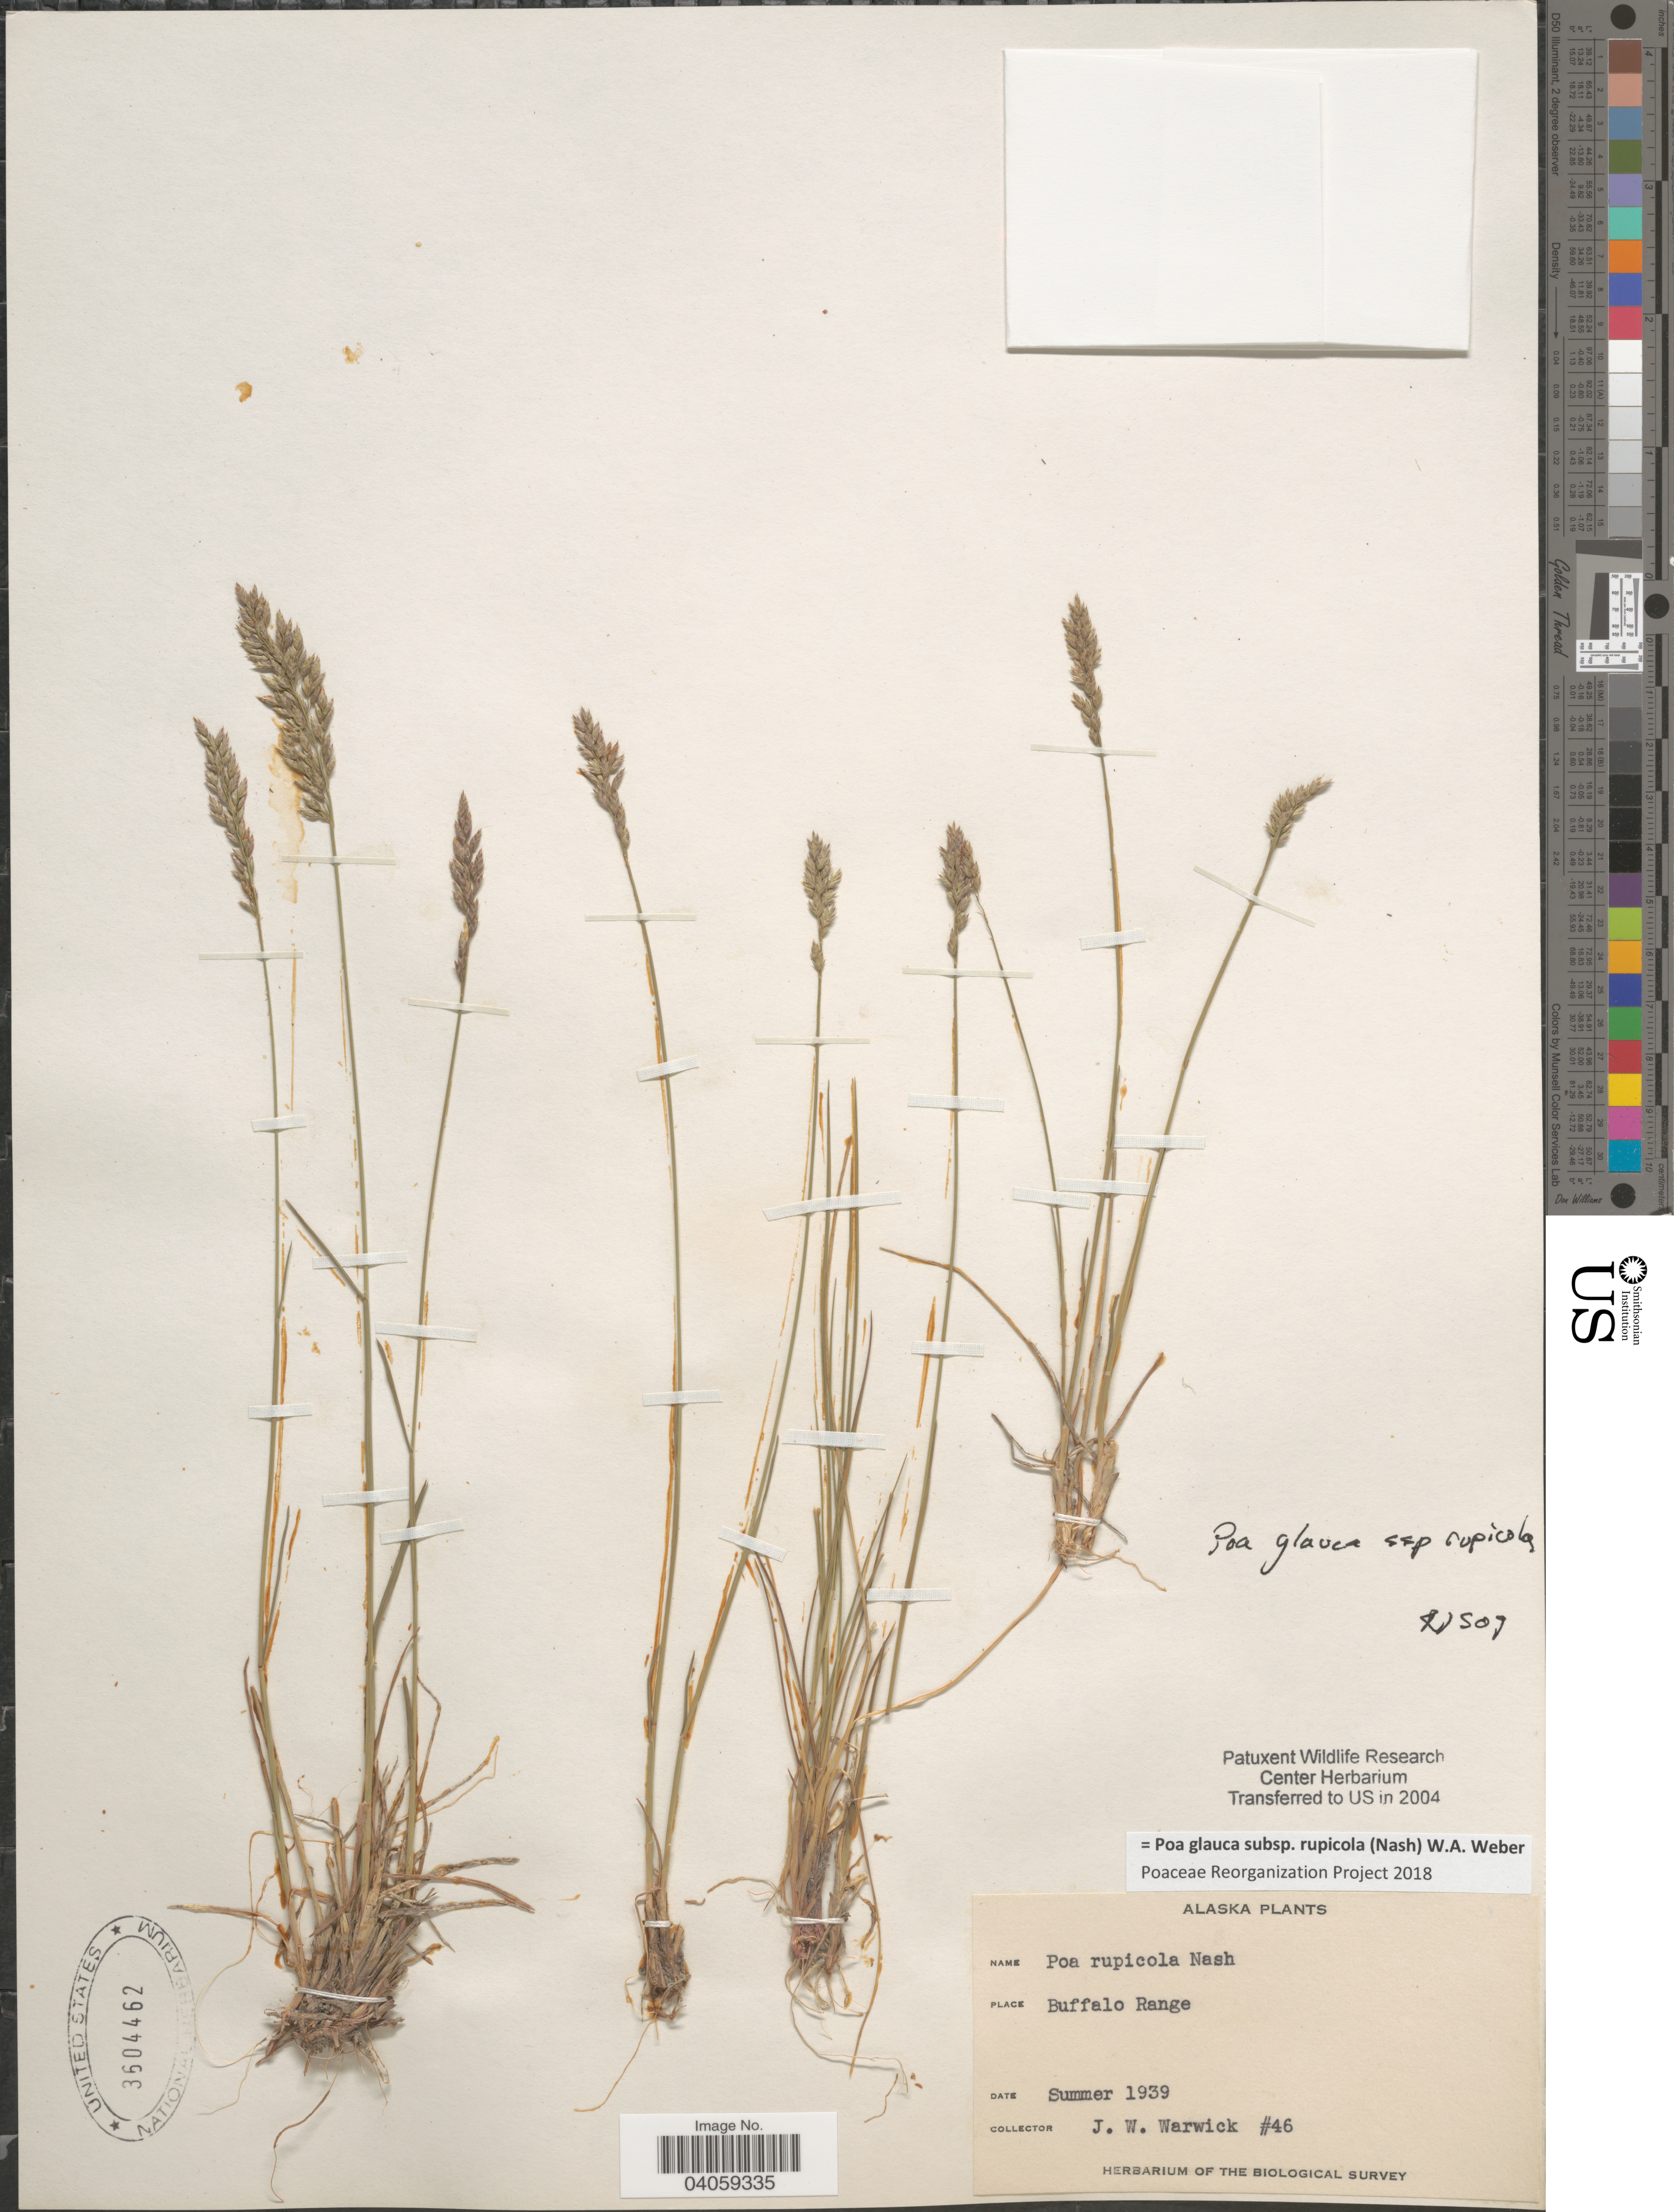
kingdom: Plantae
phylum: Tracheophyta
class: Liliopsida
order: Poales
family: Poaceae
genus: Poa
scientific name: Poa glauca subsp. rupicola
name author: (Nash) W.A. Weber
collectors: J. Warwick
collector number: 46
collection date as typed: Summer 1939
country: United States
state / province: Alaska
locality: Buffalo Range.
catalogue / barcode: US 3604462